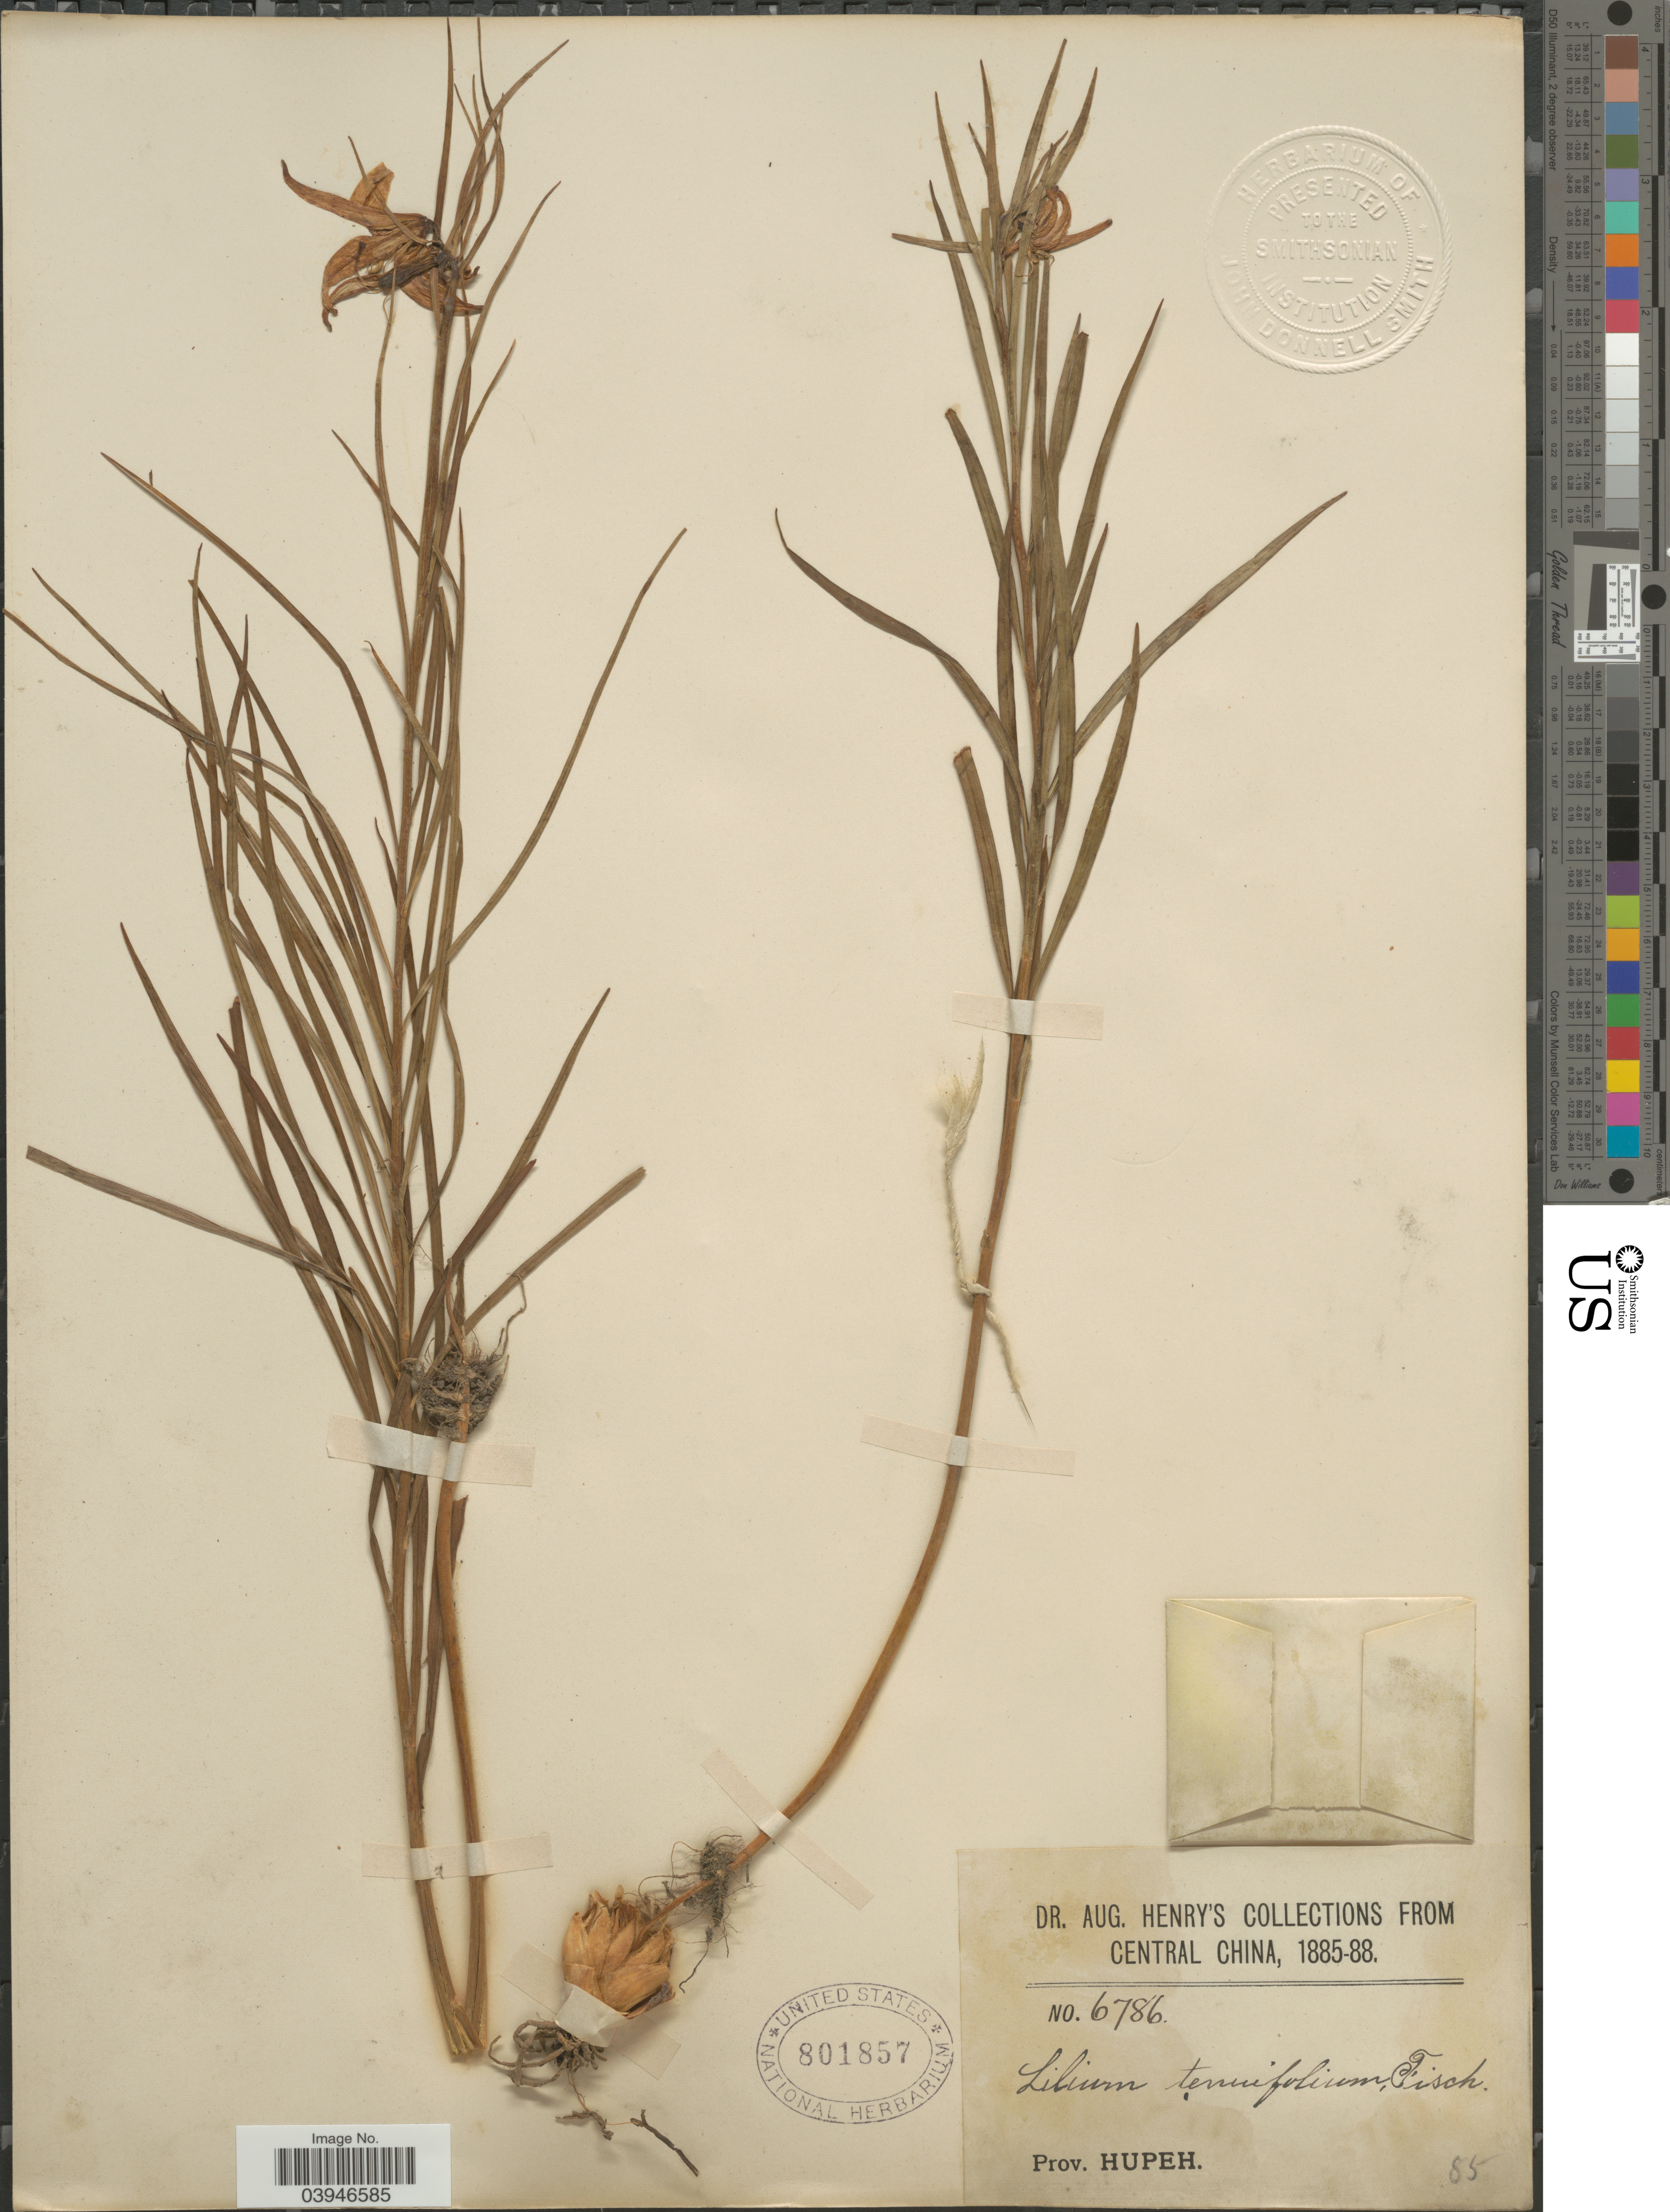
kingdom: Plantae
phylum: Tracheophyta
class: Liliopsida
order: Liliales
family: Liliaceae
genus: Lilium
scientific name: Lilium tenuifolium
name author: Fisch. ex Hook. f.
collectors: A. Henry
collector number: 6786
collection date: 1885/1888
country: China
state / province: Hubei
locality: Central China. Prov. Hupeh.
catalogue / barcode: US 801857